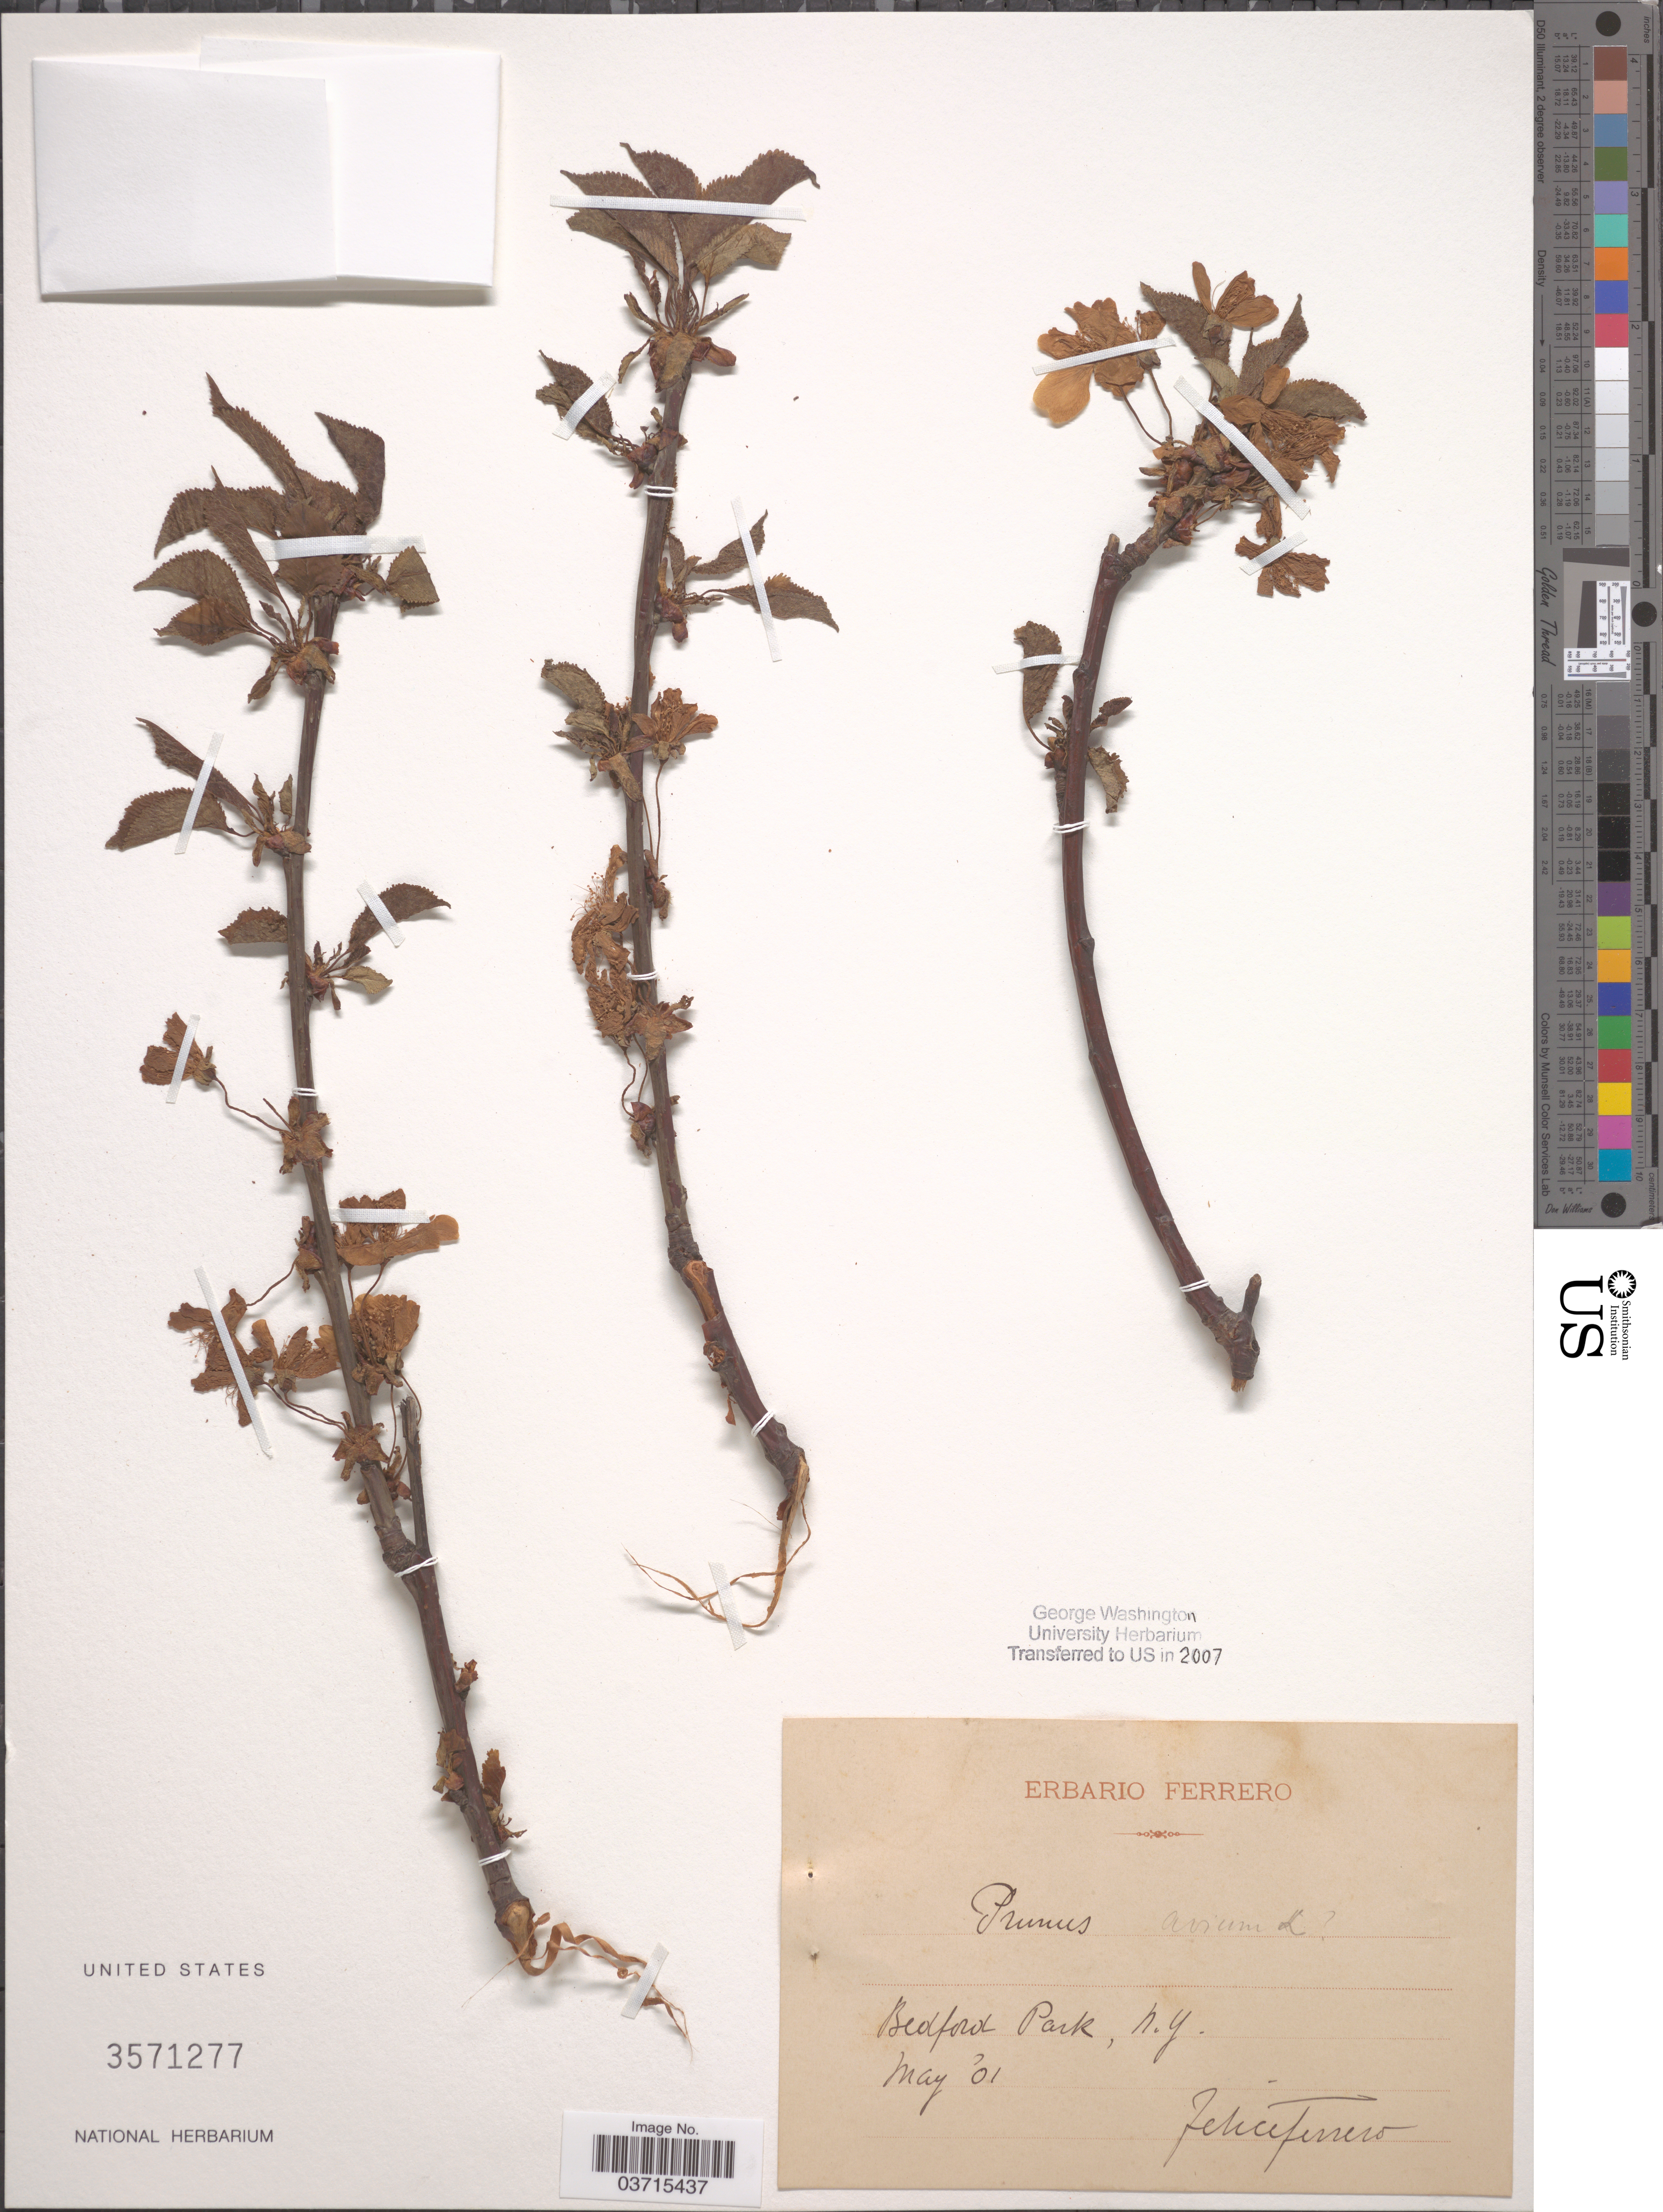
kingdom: Plantae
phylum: Tracheophyta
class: Magnoliopsida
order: Rosales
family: Rosaceae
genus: Prunus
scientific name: Prunus avium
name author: L.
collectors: F. Ferrero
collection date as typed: Transcribed d/m/y: /5/1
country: United States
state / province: New York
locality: Bedford Park.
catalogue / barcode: US 3571277